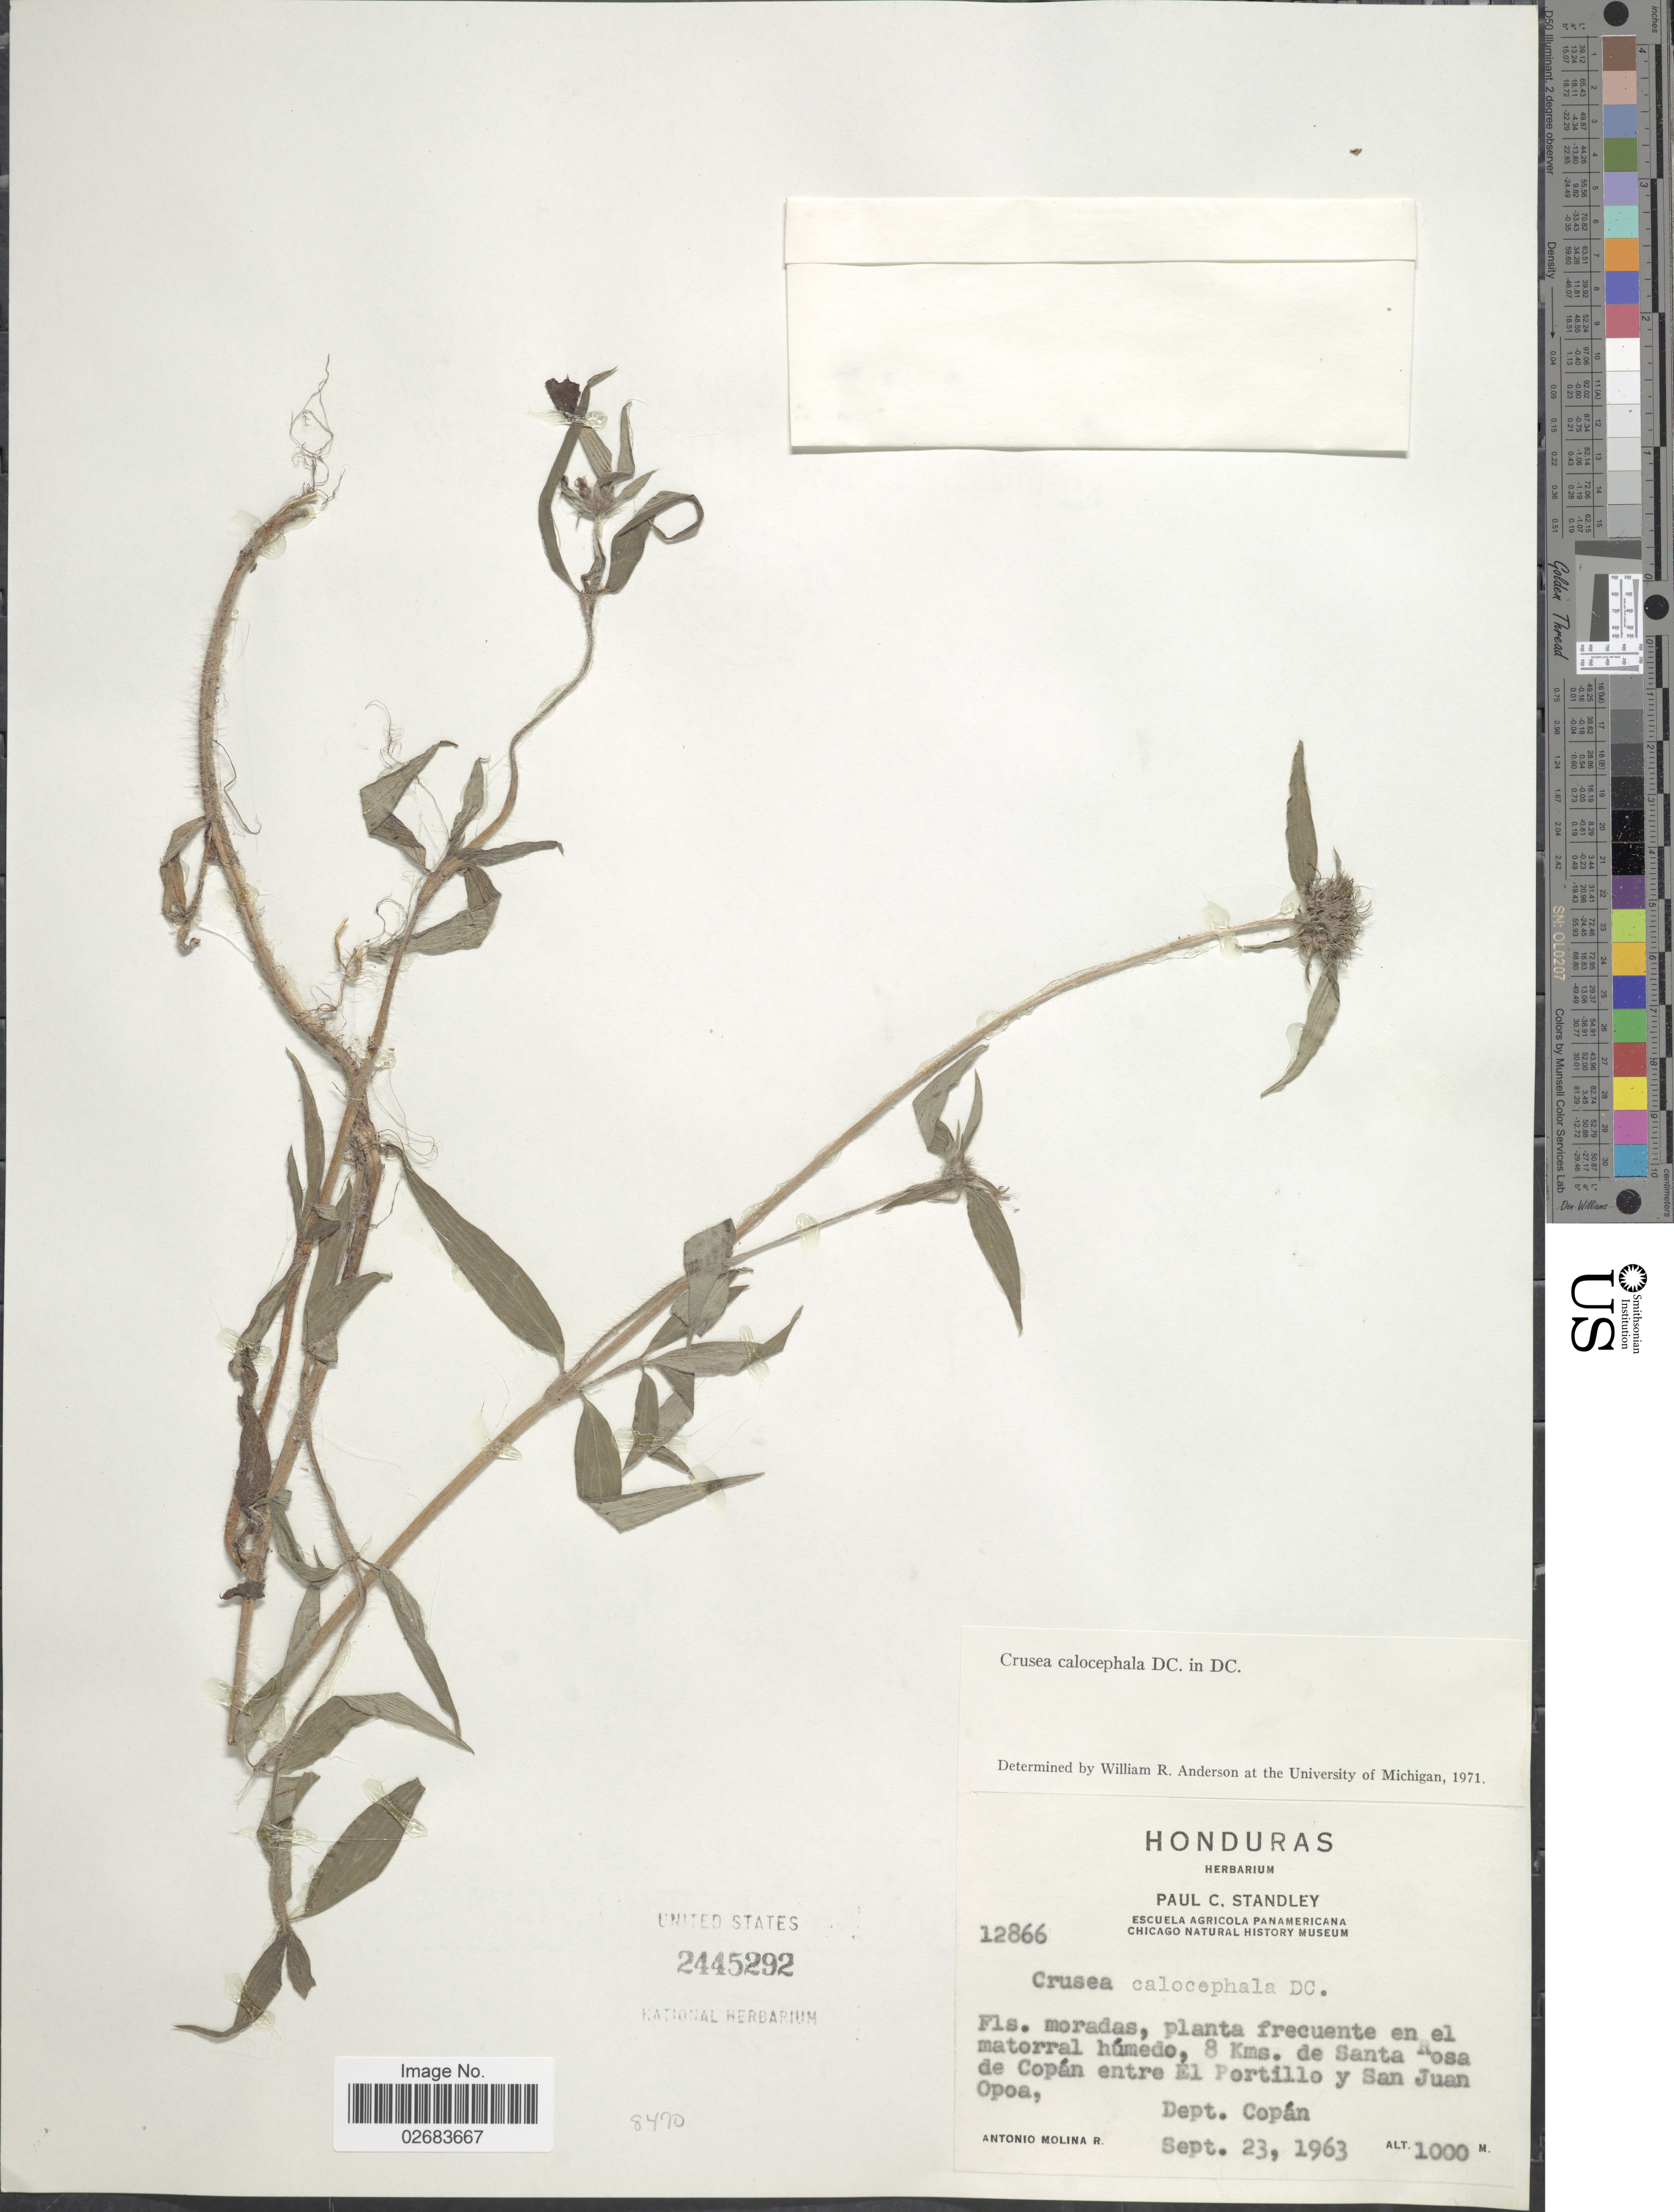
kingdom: Plantae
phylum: Tracheophyta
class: Magnoliopsida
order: Gentianales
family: Rubiaceae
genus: Crusea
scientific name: Crusea calocephala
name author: DC.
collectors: A. Molina R.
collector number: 12866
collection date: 1963-09-23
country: Honduras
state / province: Copán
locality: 8 Kms. de Santa Rosa de Copan entre El Portillo y San Juan Opoa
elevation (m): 1000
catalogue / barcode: US 2445292